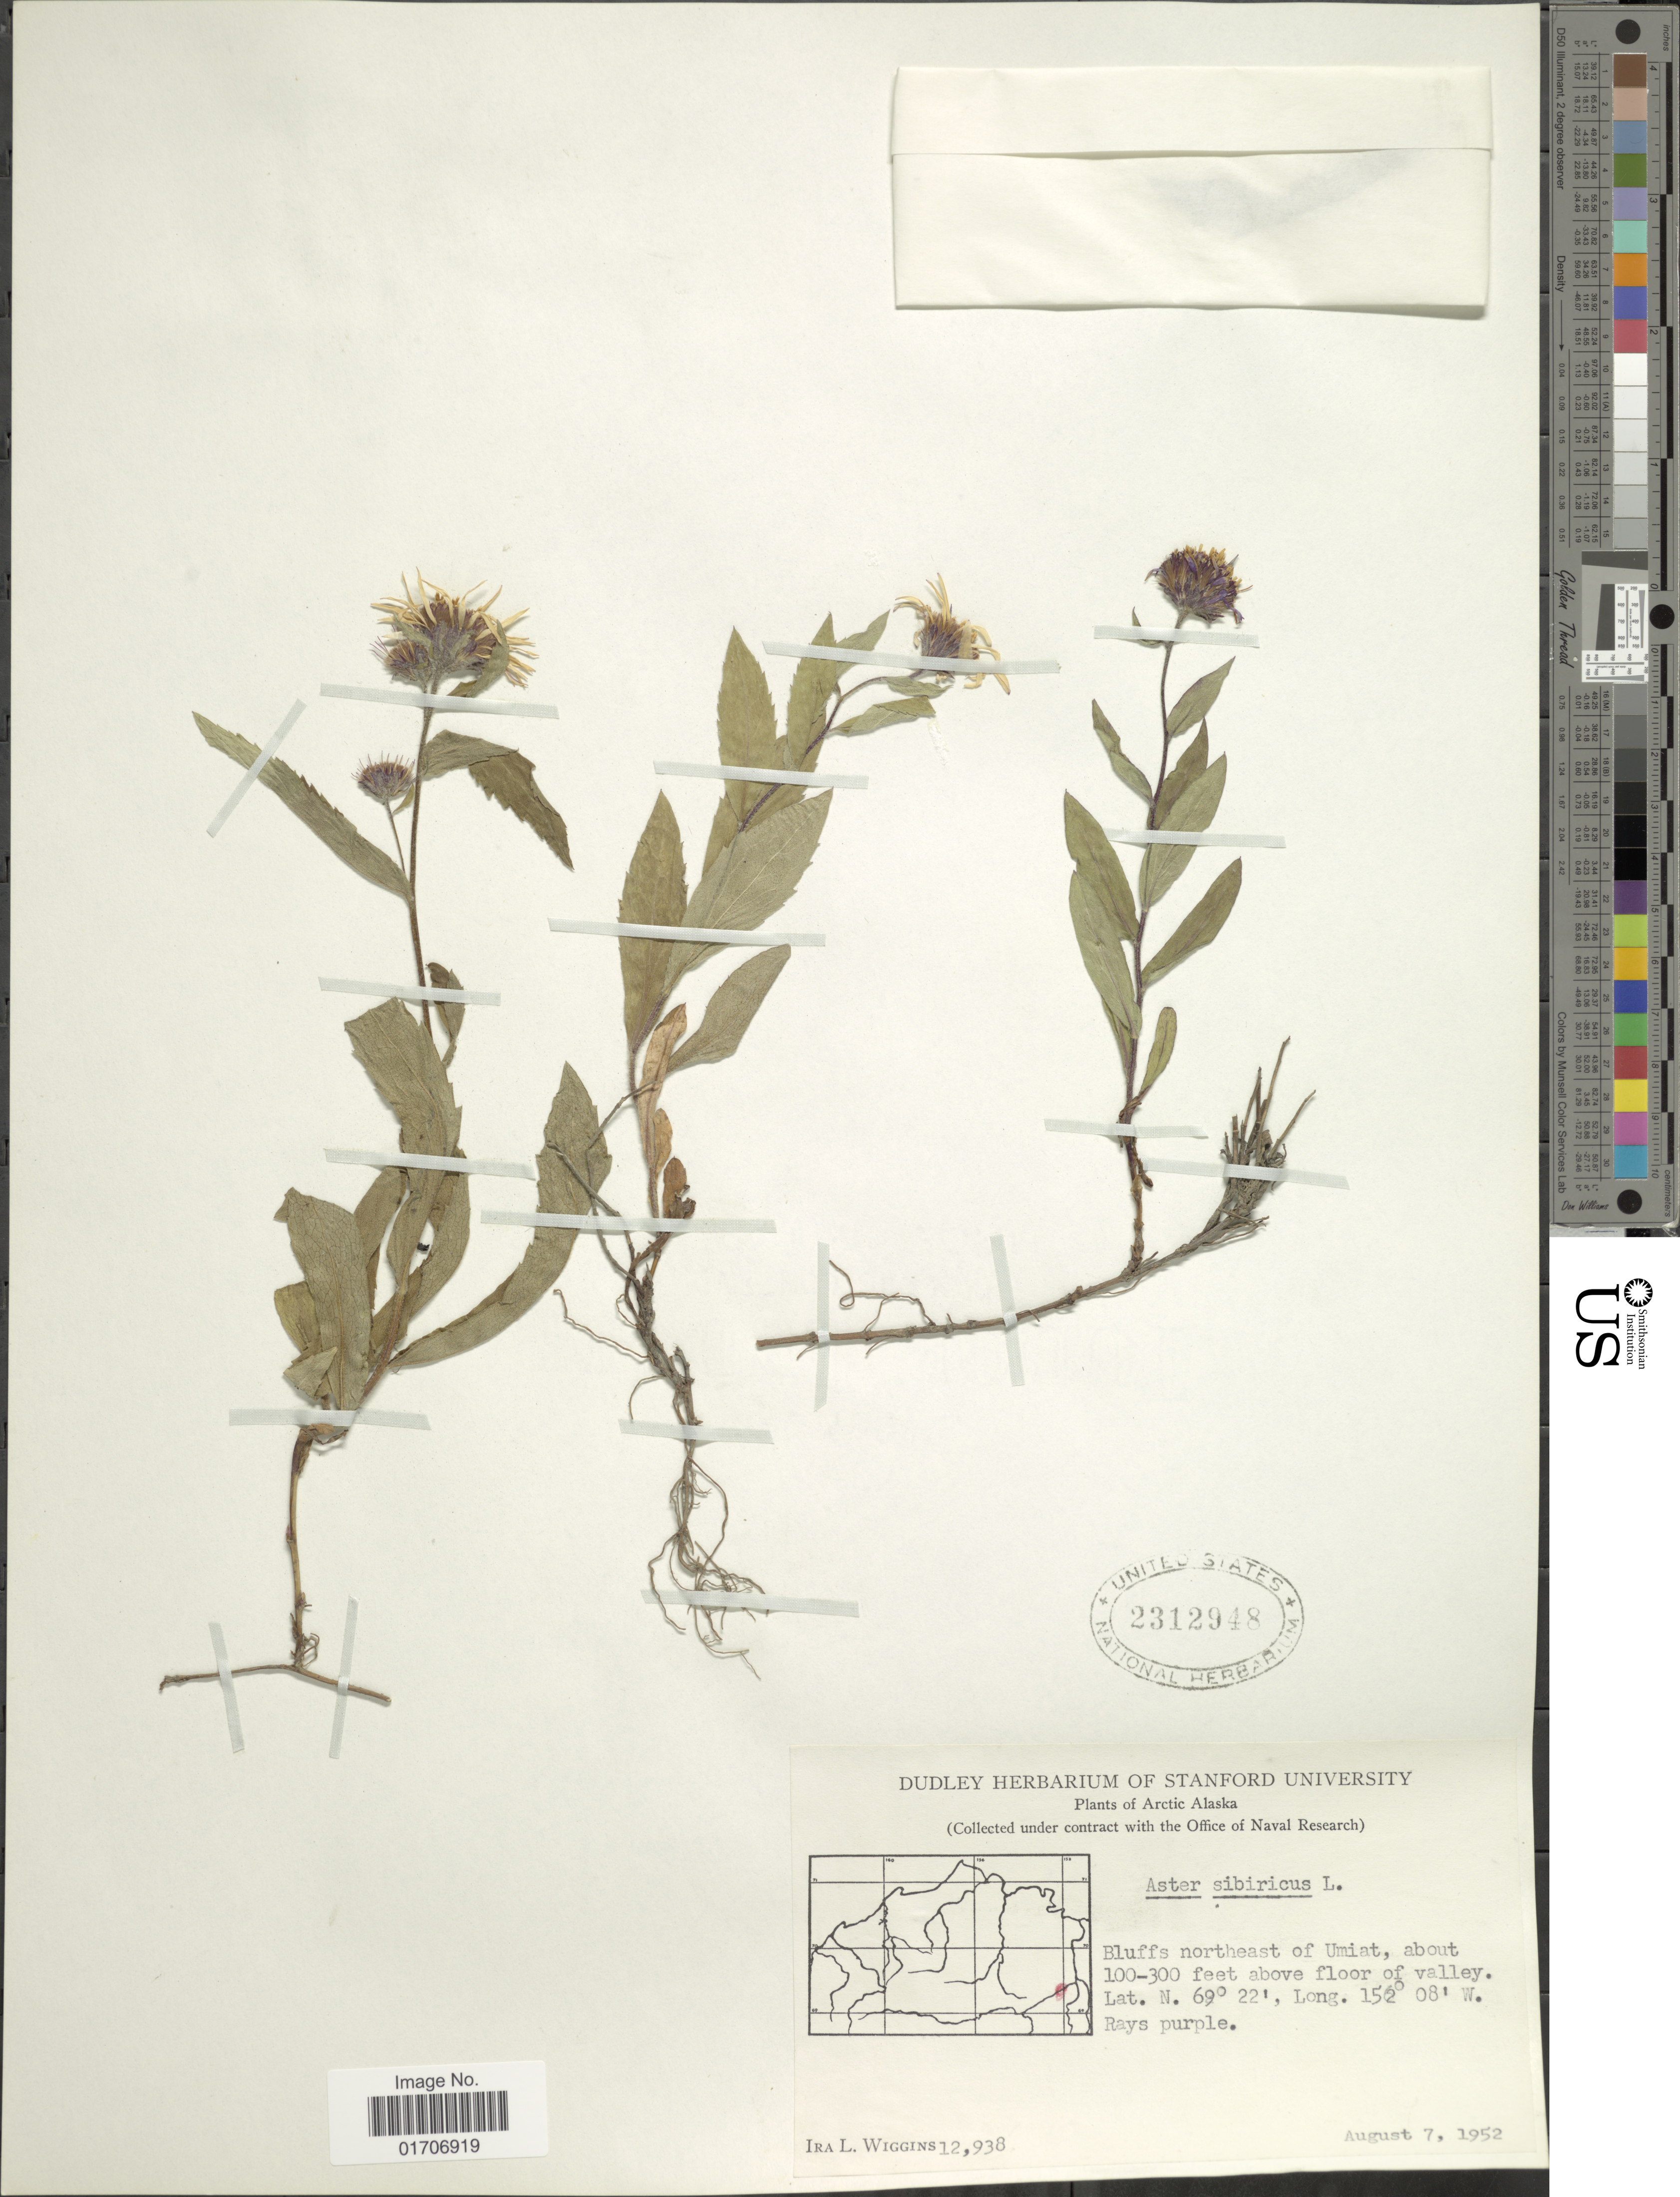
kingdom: Plantae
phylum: Tracheophyta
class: Magnoliopsida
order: Asterales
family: Asteraceae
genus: Eurybia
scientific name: Eurybia sibirica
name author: (L.) G.L. Nesom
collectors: I. L. Wiggins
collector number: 12938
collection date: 1952-08-07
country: United States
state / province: Alaska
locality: Arctic Alaska. Bluffs northeast of Umiat, above floor of valley.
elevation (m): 30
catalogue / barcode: US 2312948